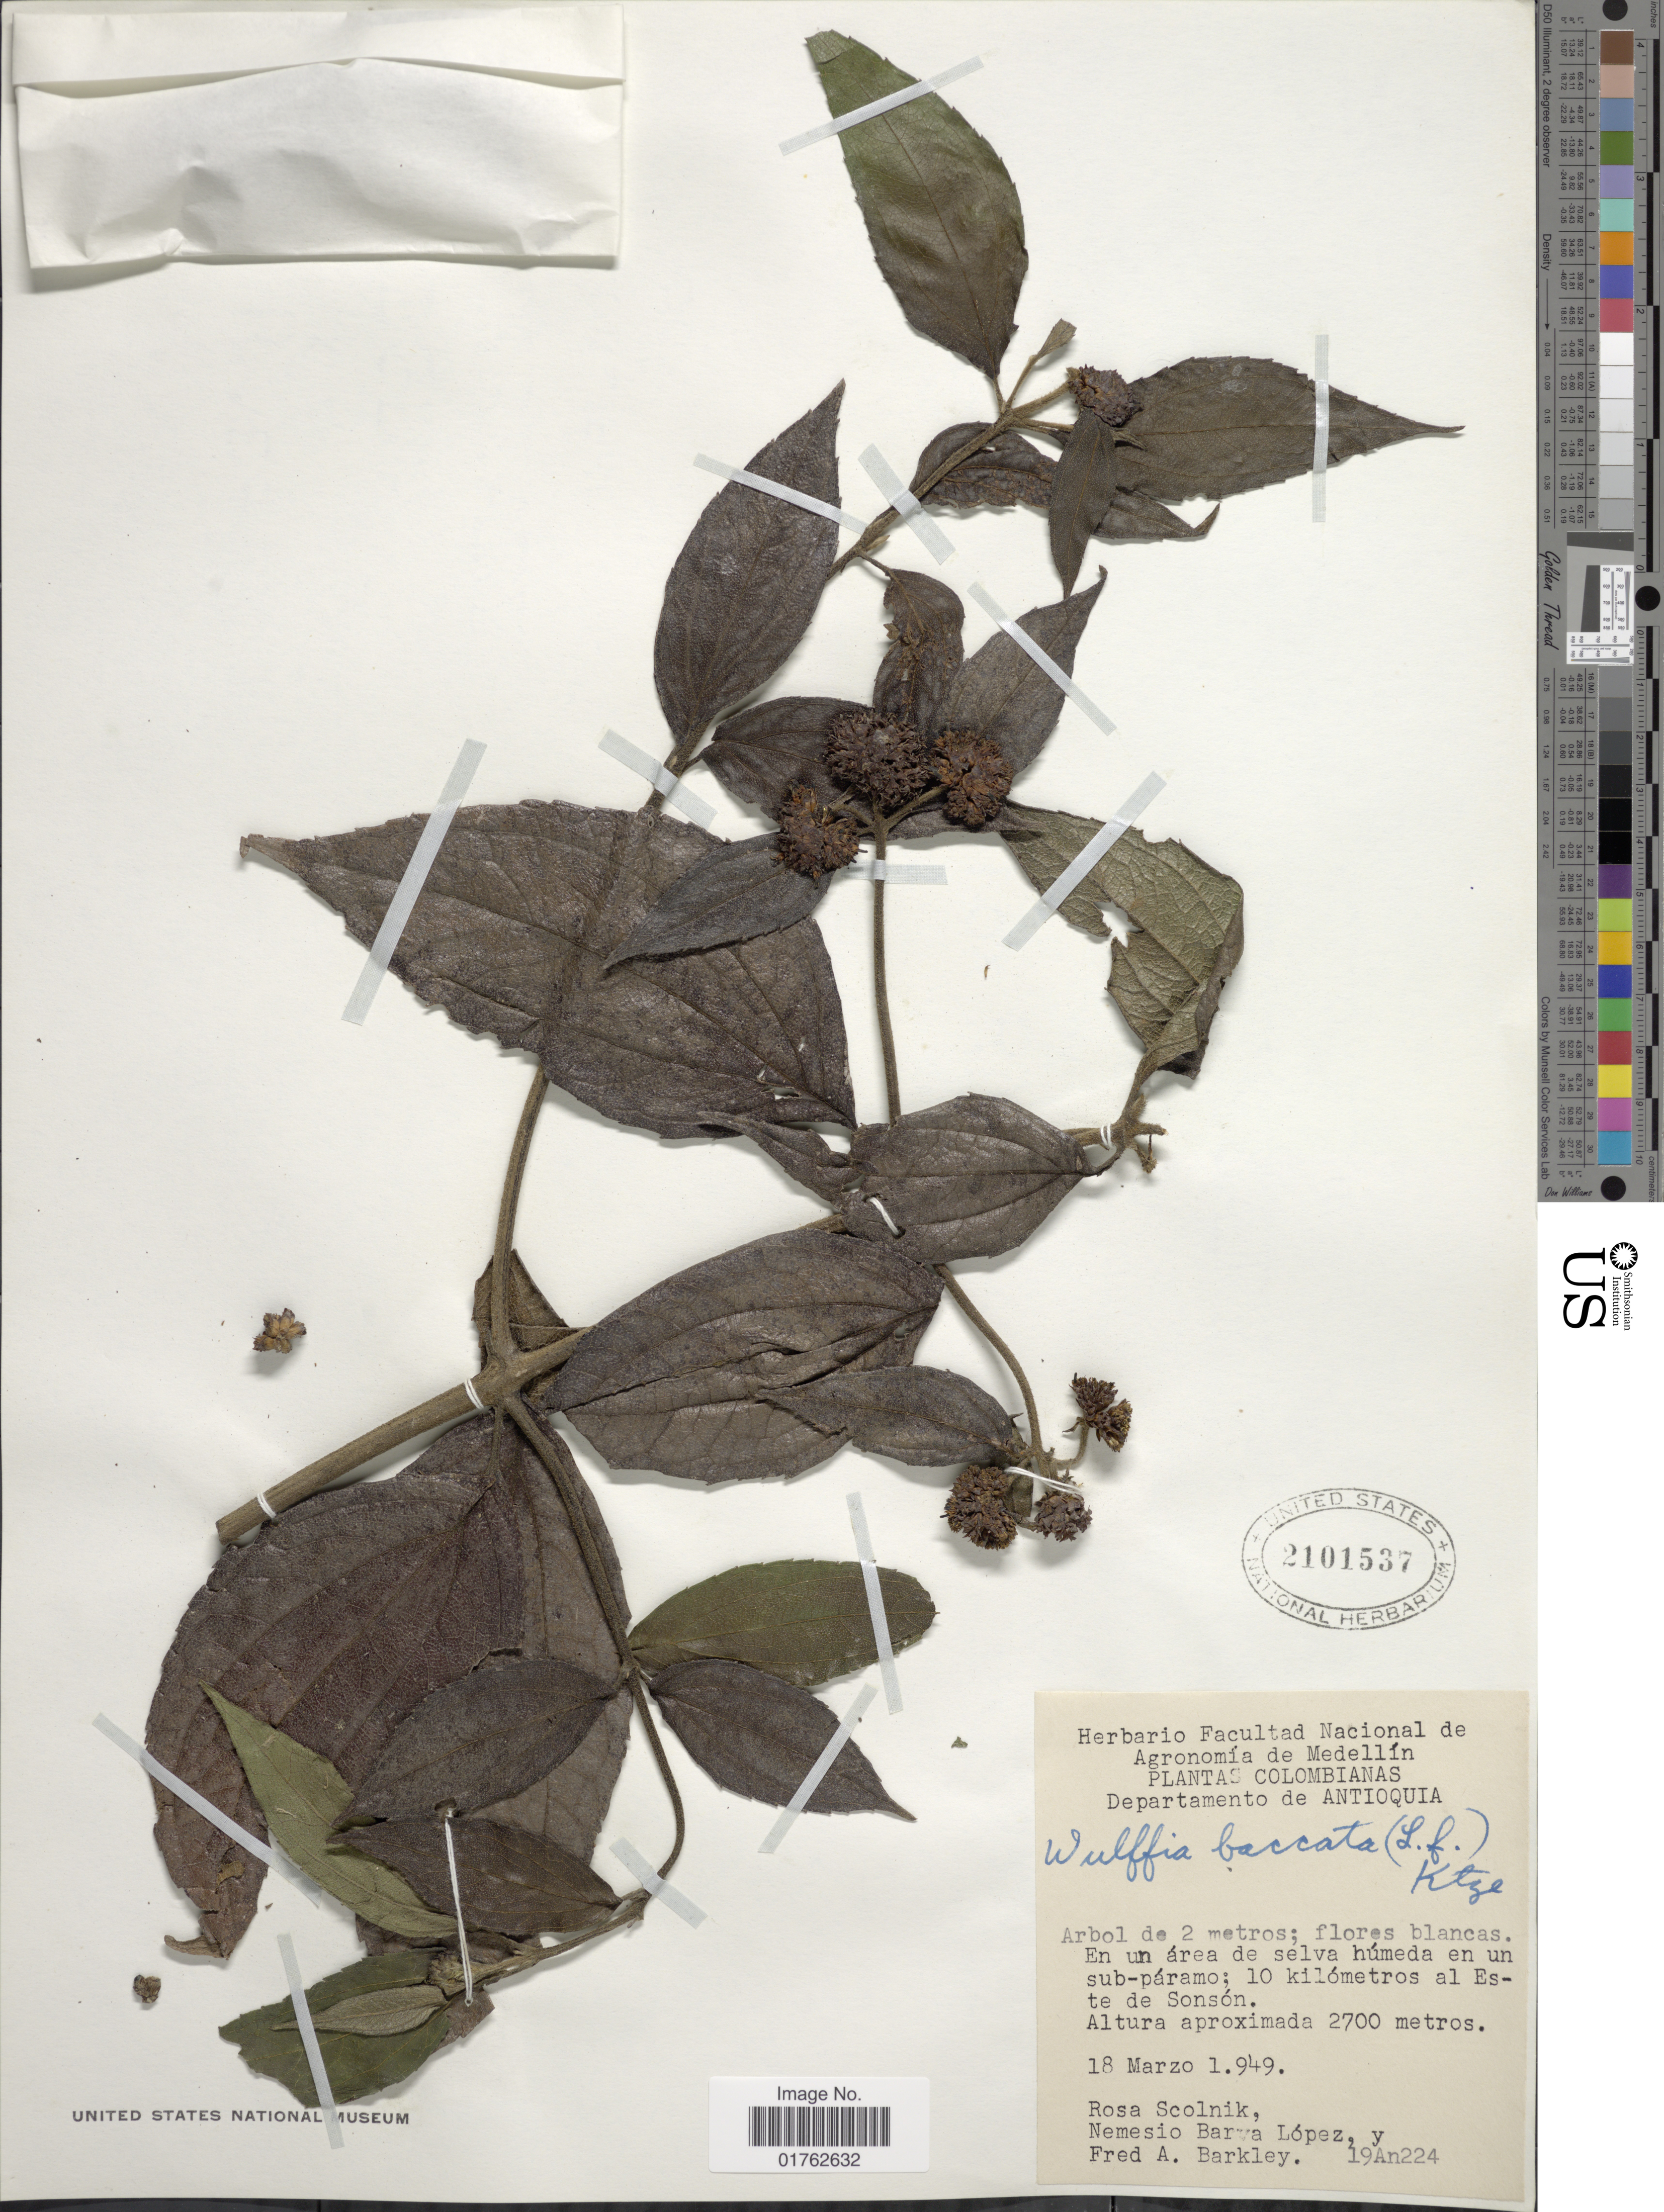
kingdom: Plantae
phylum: Tracheophyta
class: Magnoliopsida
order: Asterales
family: Asteraceae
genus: Wulffia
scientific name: Wulffia baccata var. baccata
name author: (L.) Kuntze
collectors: R. Scolnik, N. Lopez & F. A. Barkley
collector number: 19An224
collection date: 1949-03-18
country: Colombia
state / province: Antioquia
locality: Departamento de Antioquia, En un area de selva humeda en un sub-paramo: 10 kilometros al Este de Sonson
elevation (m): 2700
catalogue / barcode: US 2101537